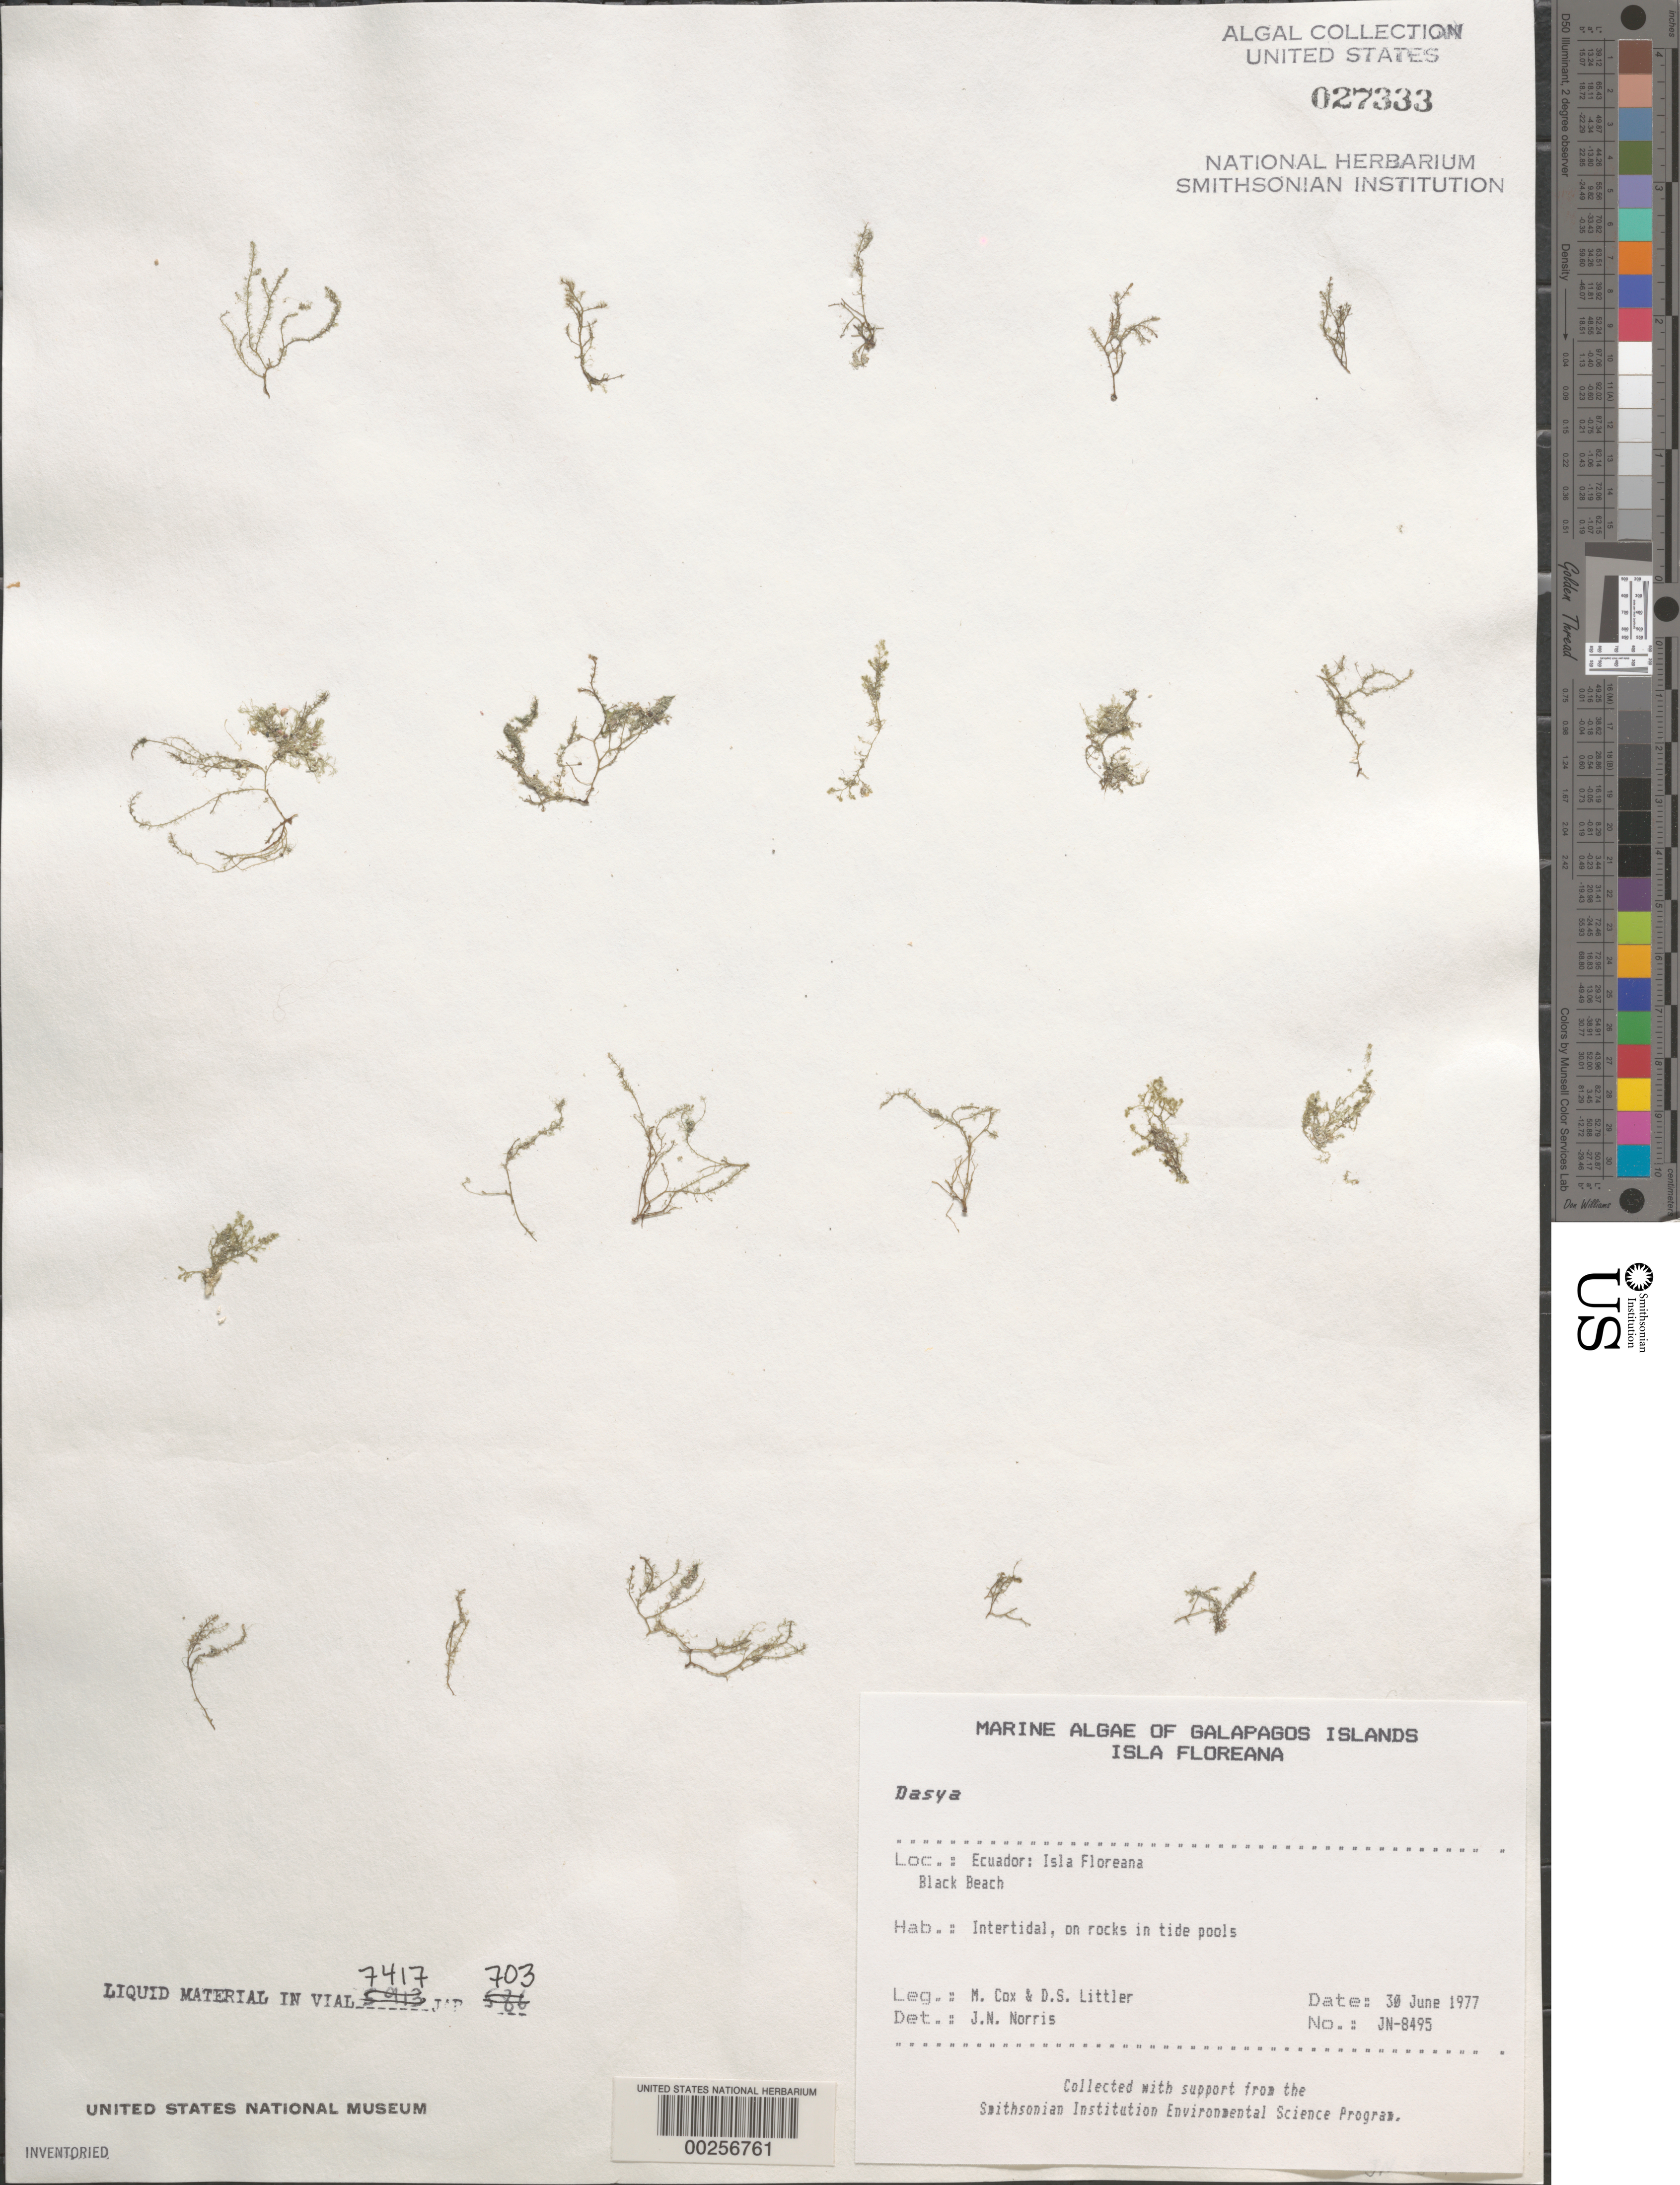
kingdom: Plantae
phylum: Rhodophyta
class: Florideophyceae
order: Ceramiales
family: Dasyaceae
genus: Dasya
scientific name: Dasya sp.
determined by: Norris, James N.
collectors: M. Cox & M. M. Littler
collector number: Jn-8495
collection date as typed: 30 Jun 1977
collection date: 1977-06-30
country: Ecuador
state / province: Colón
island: Floreana [Charles, Santa Maria]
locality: Black Beach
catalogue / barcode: US 27333